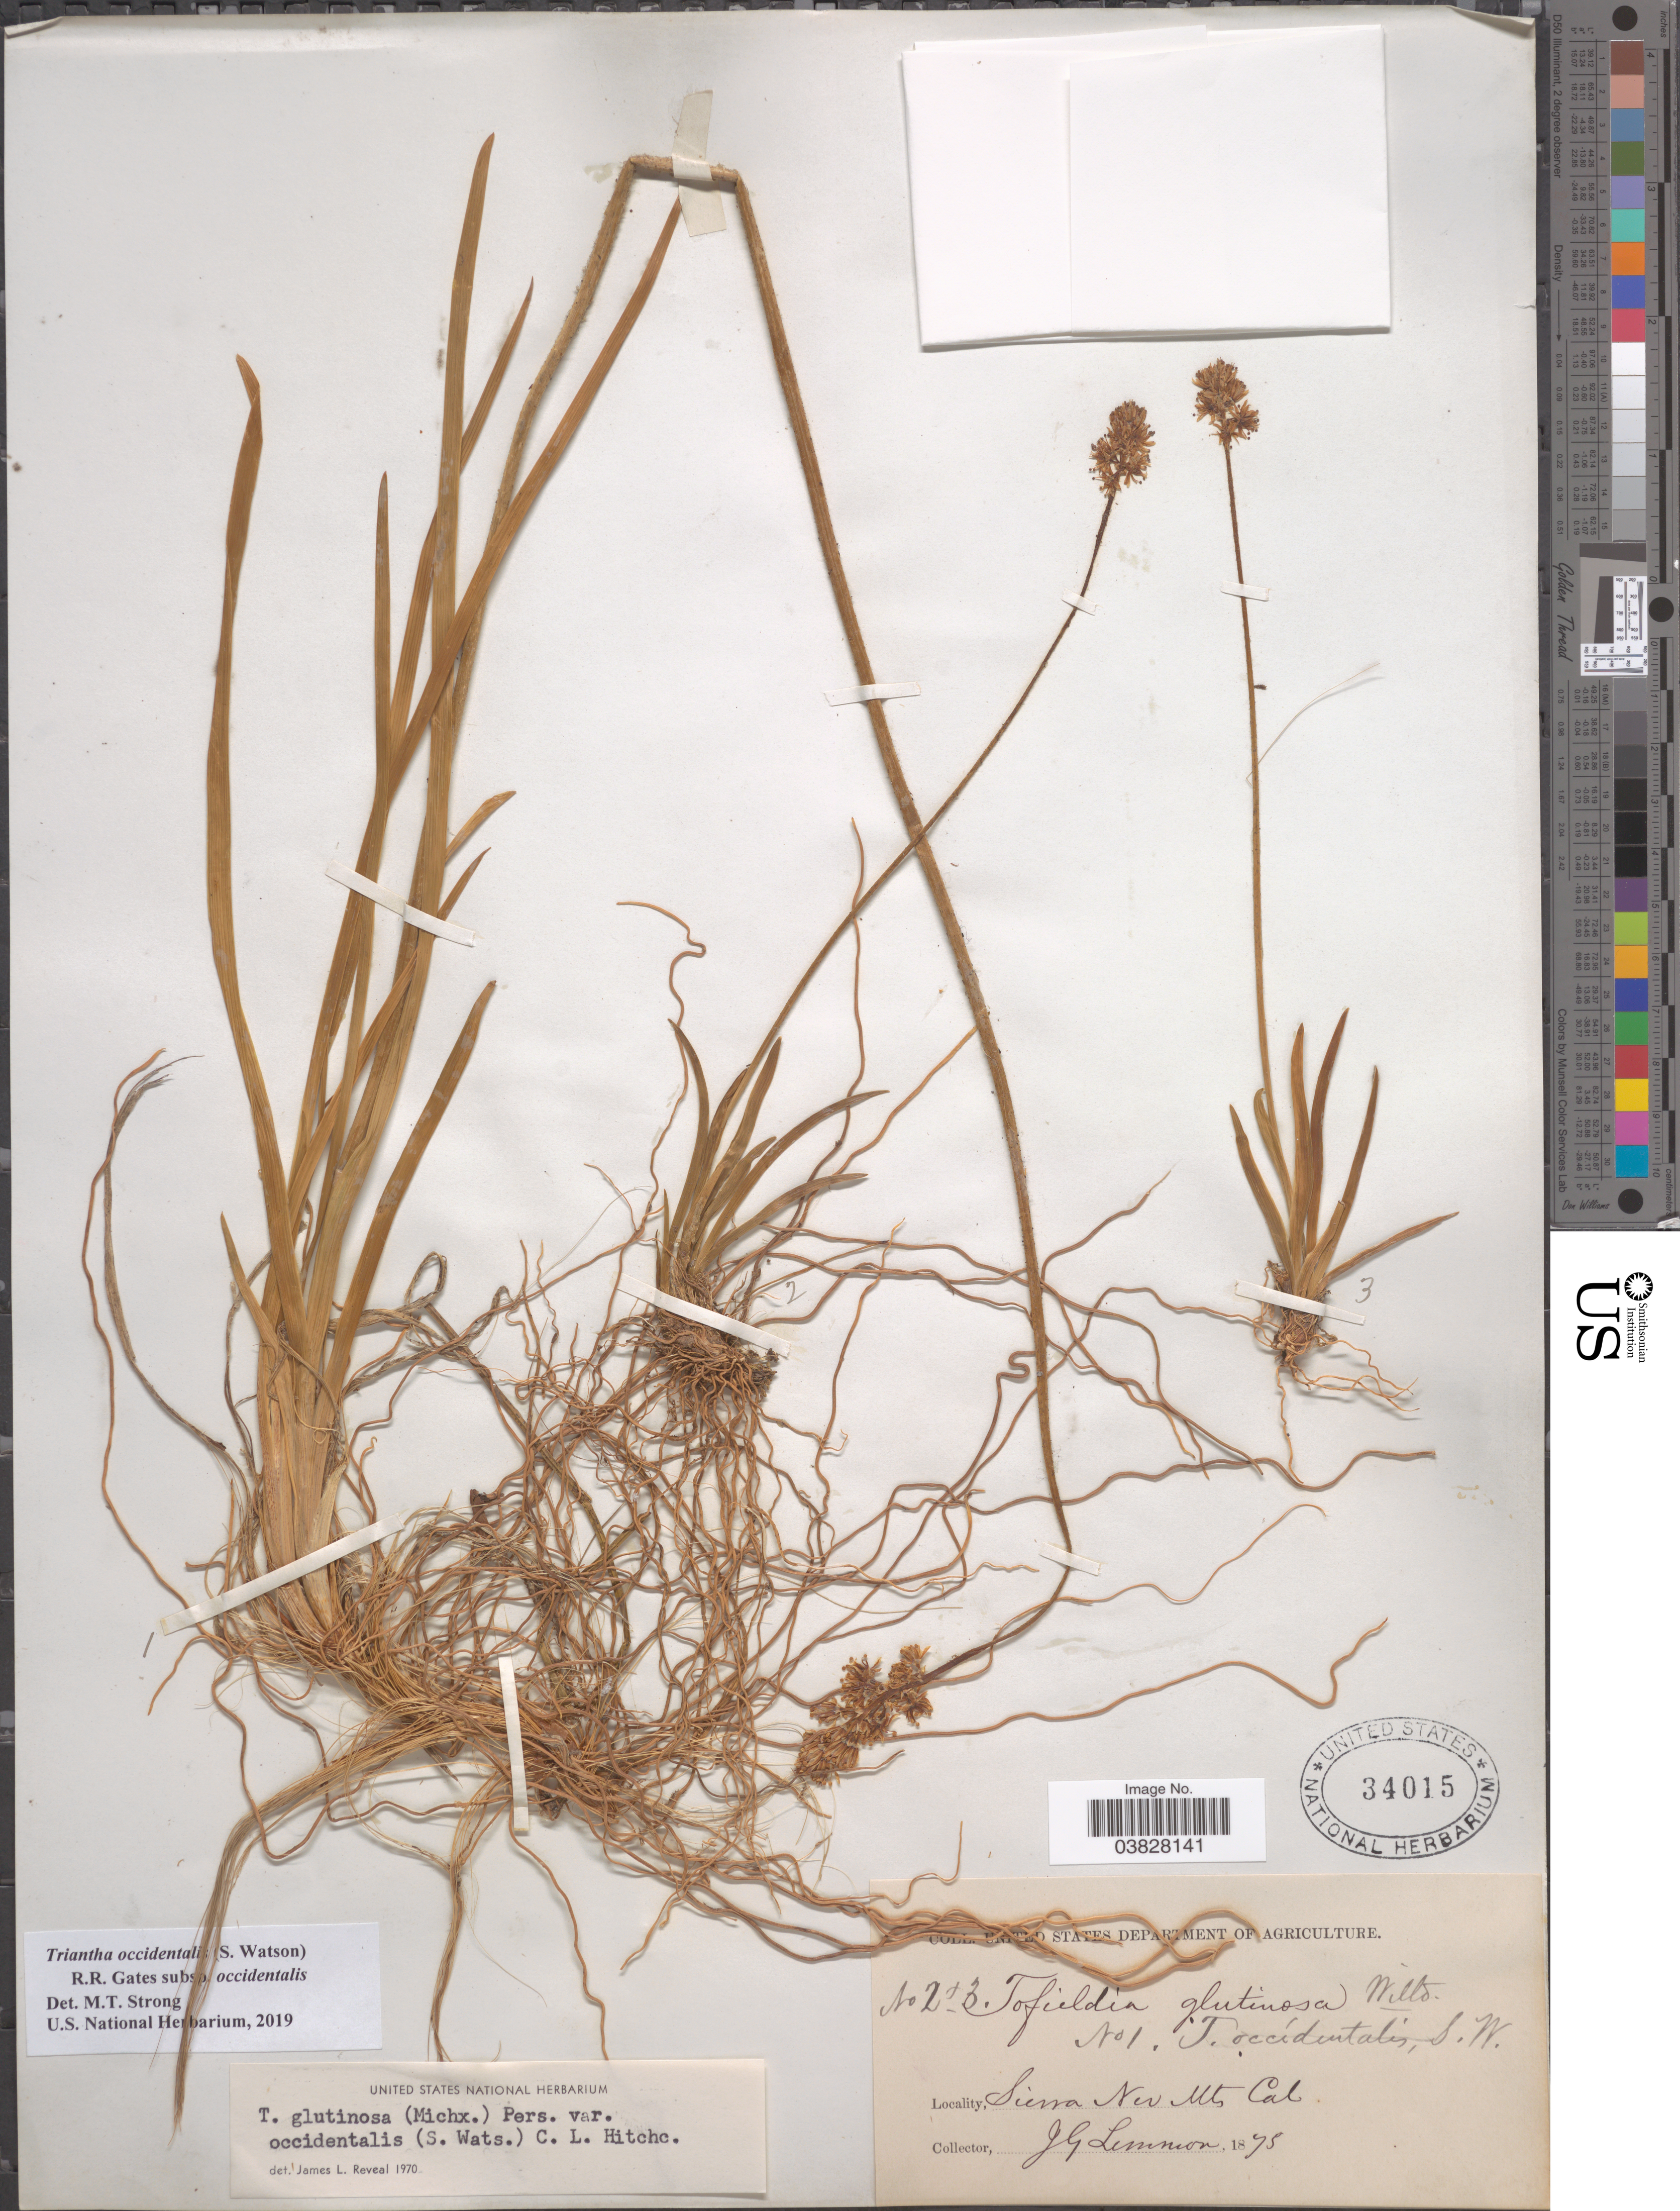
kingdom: Plantae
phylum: Tracheophyta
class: Liliopsida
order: Alismatales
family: Tofieldiaceae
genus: Triantha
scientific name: Triantha occidentalis subsp. occidentalis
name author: (S. Watson) R.R. Gates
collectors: J. Lemmon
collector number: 2&3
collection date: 1875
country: United States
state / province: California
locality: Sierra Nev Mts.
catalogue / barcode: US 34015